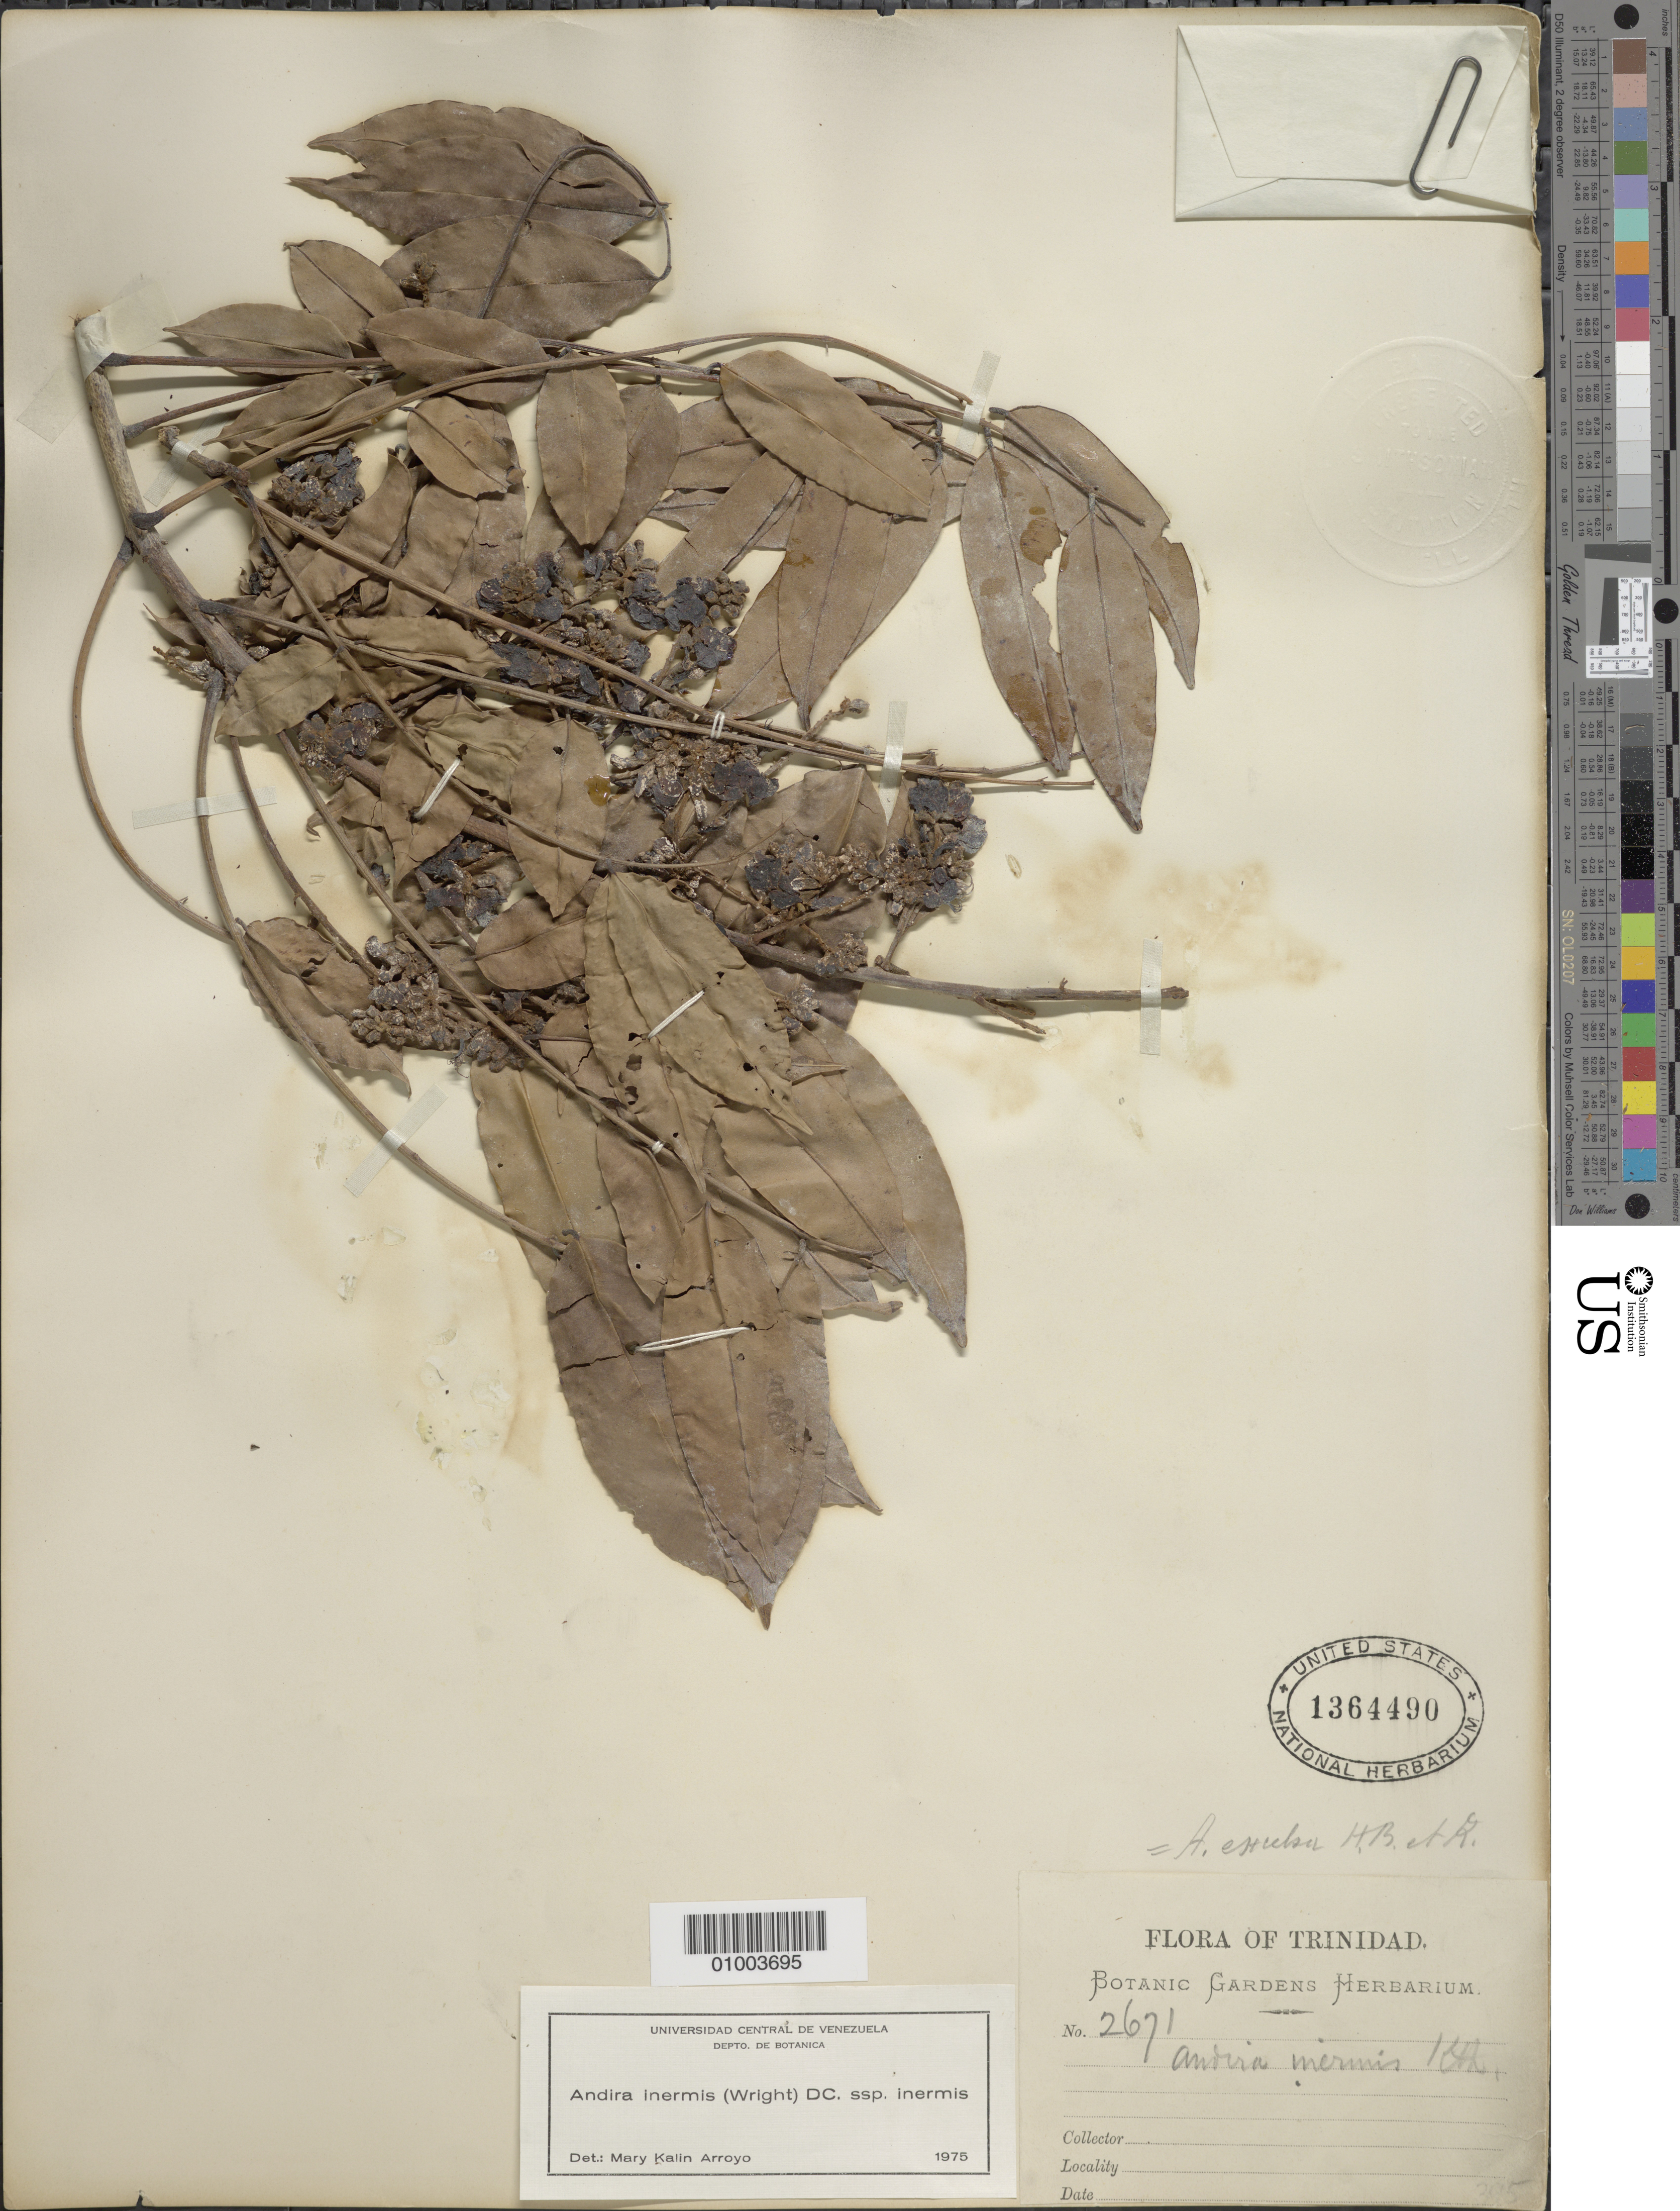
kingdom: Plantae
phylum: Tracheophyta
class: Magnoliopsida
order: Fabales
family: Fabaceae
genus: Andira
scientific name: Andira inermis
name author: (W. Wright) Kunth ex DC.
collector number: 2671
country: Trinidad and Tobago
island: Trinidad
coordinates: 0 N, 0 E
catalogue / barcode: US 1364490